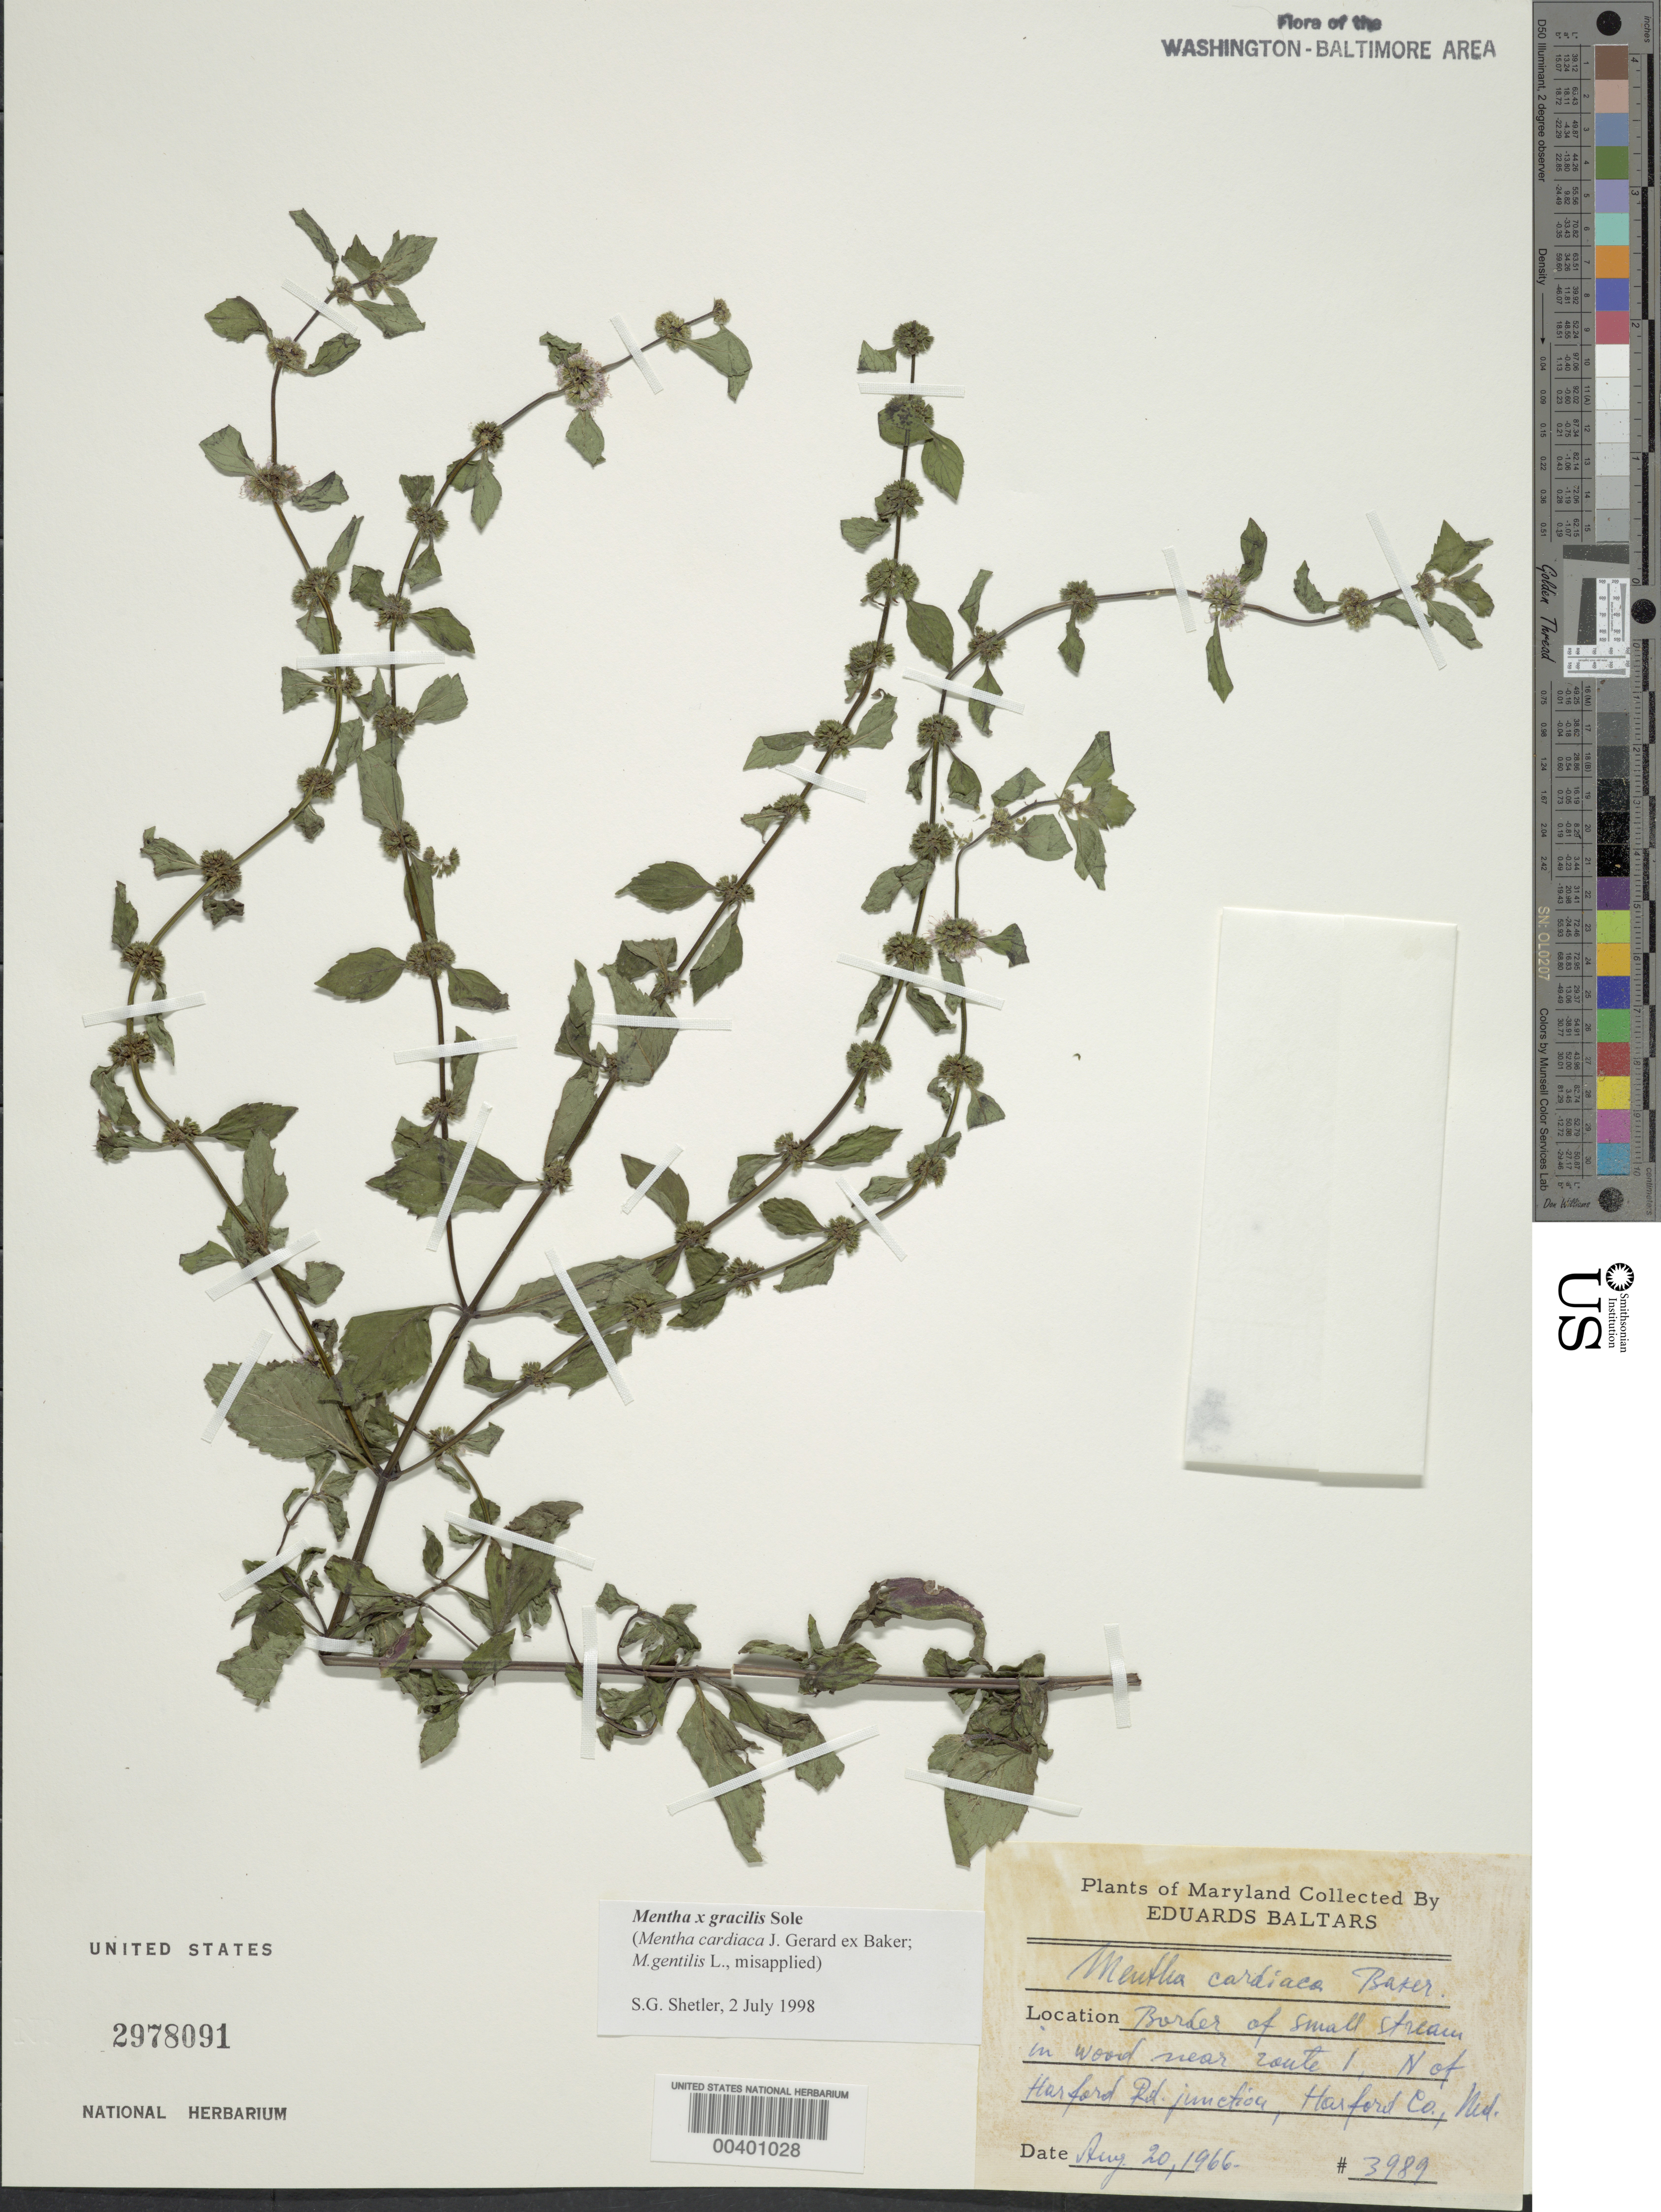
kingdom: Plantae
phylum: Tracheophyta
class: Magnoliopsida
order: Lamiales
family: Lamiaceae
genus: Mentha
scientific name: Mentha x gracilis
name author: Sole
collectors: E. Baltars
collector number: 3989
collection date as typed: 20 Aug 1966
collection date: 1966-08-20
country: United States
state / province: Maryland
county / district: Harford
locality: Near Route 1, north of Harford Road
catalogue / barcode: US 2978091